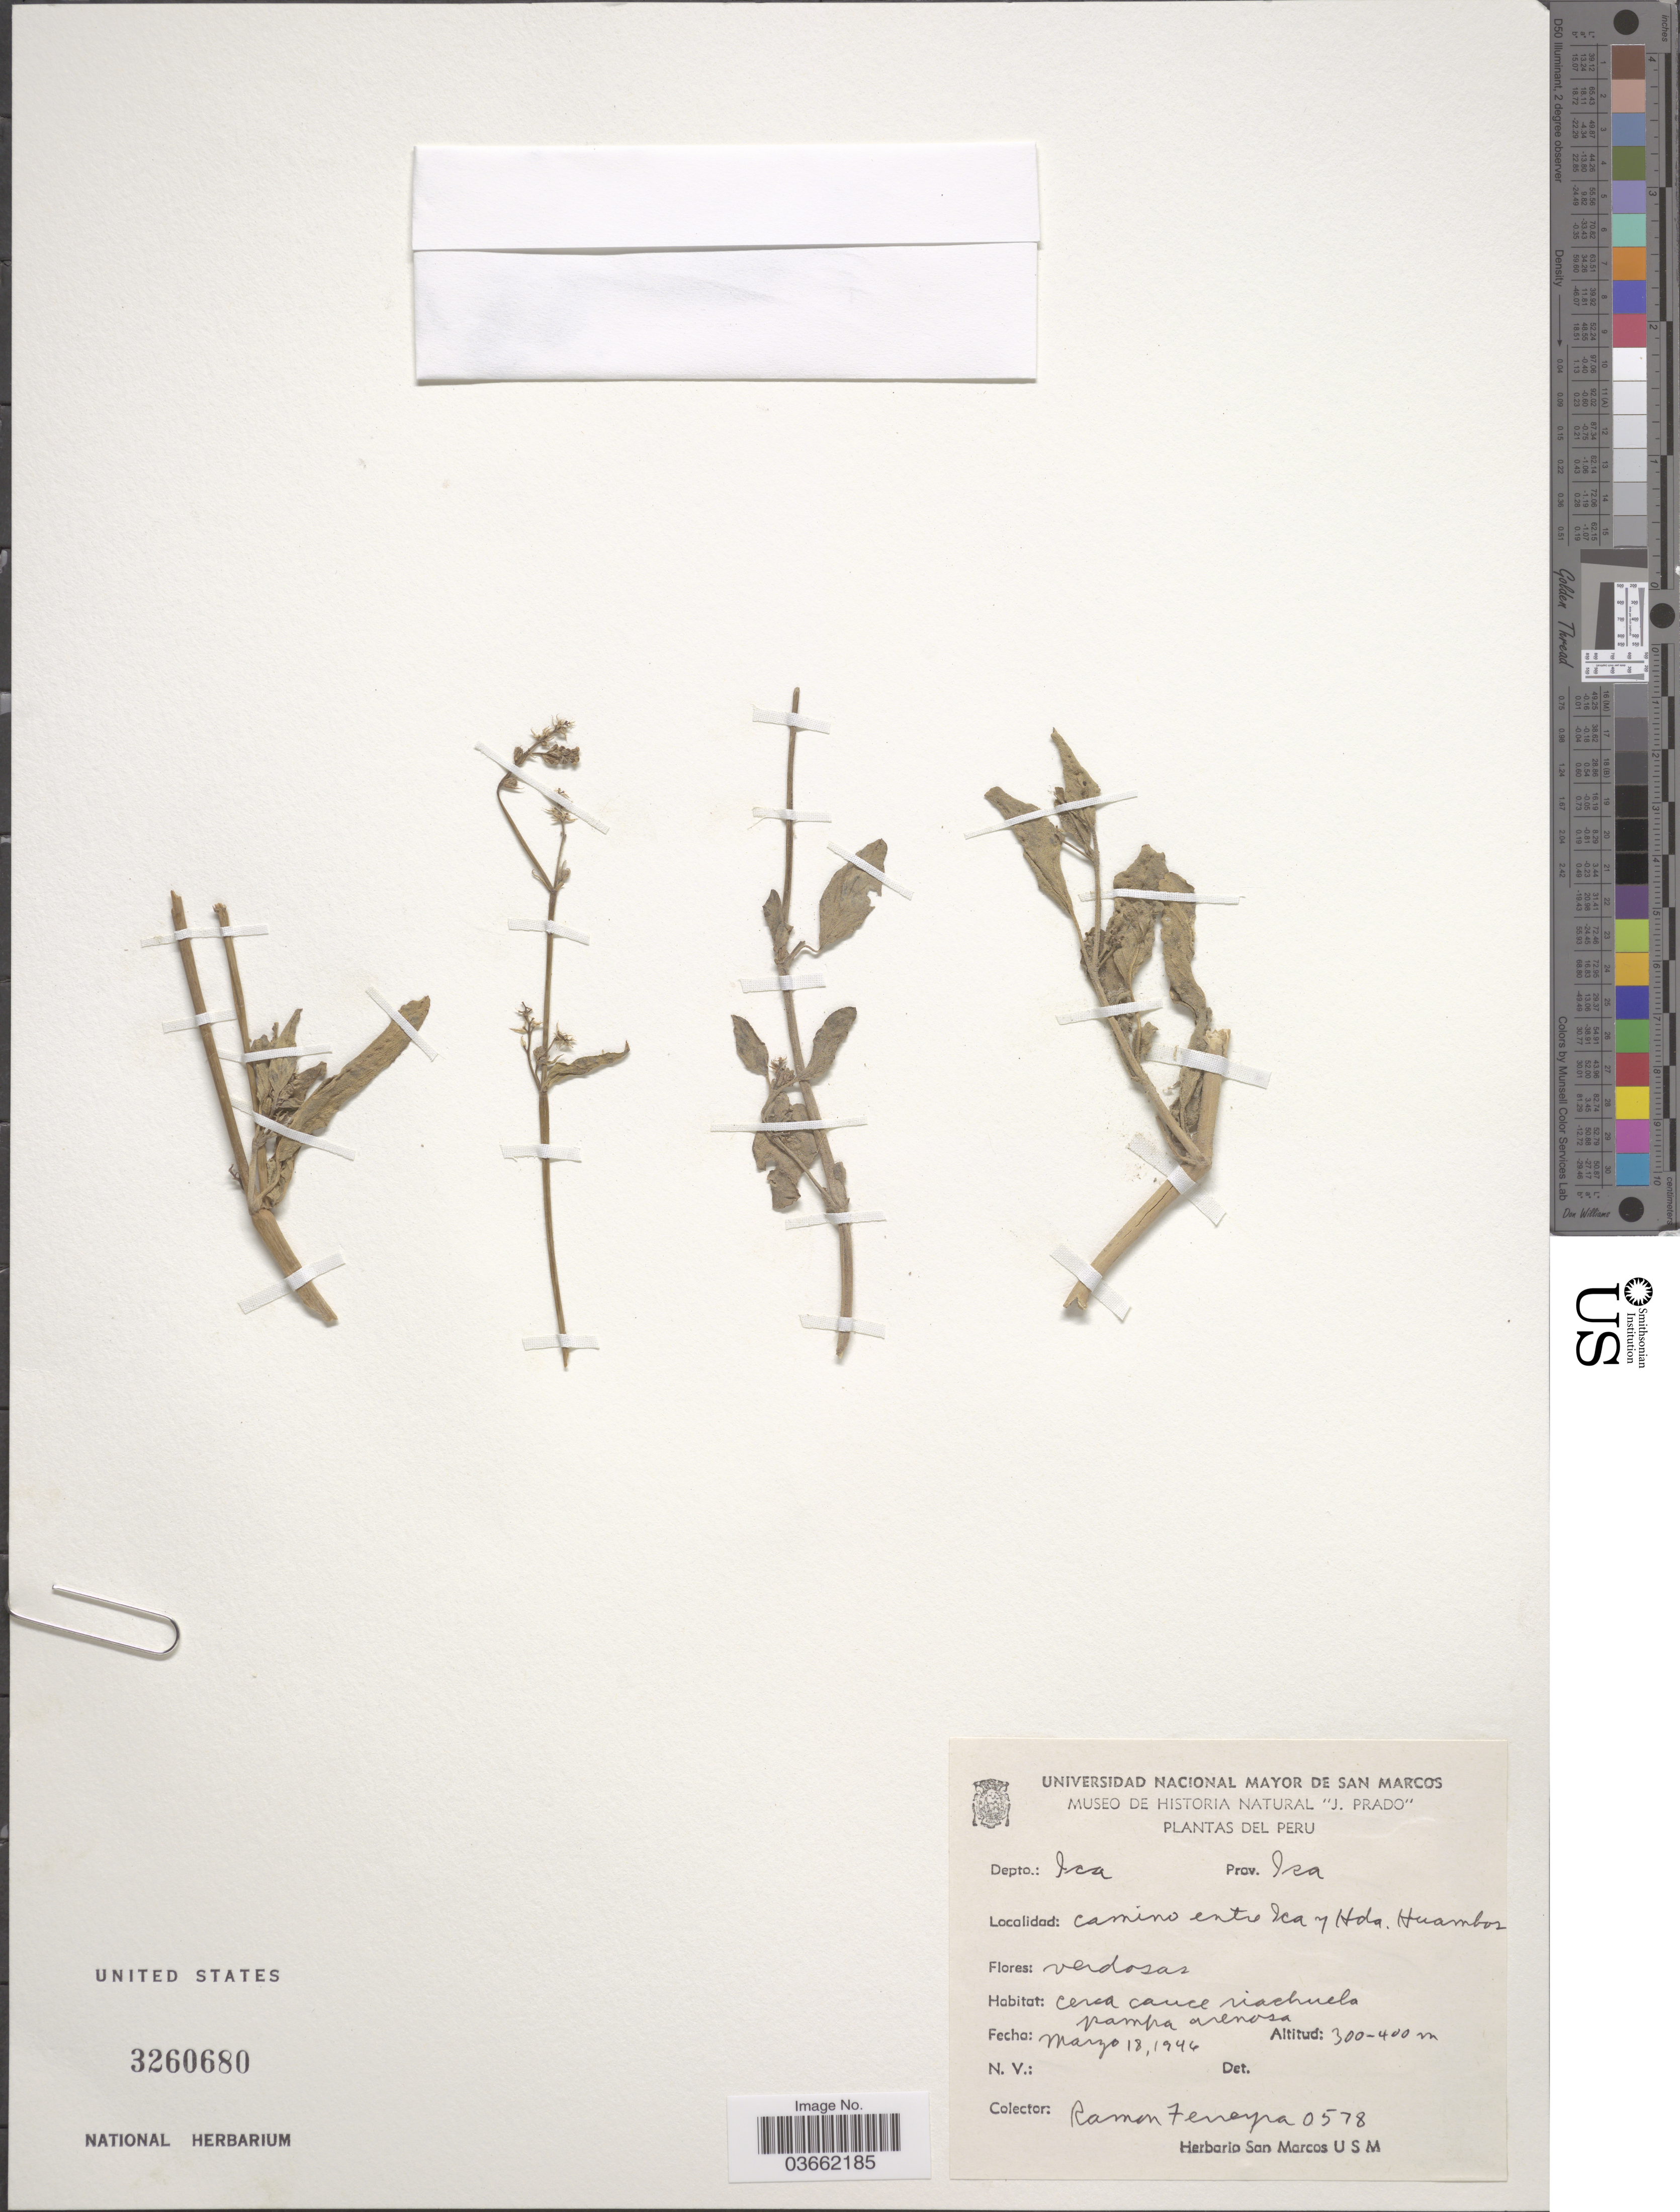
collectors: R. A. Ferreyra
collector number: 0578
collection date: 1946-03-18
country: Peru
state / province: Ica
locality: Depto.: Ica. Prov. Ica. Camino entre Ica y Hda, Huambos.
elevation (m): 300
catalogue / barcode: US 3260680